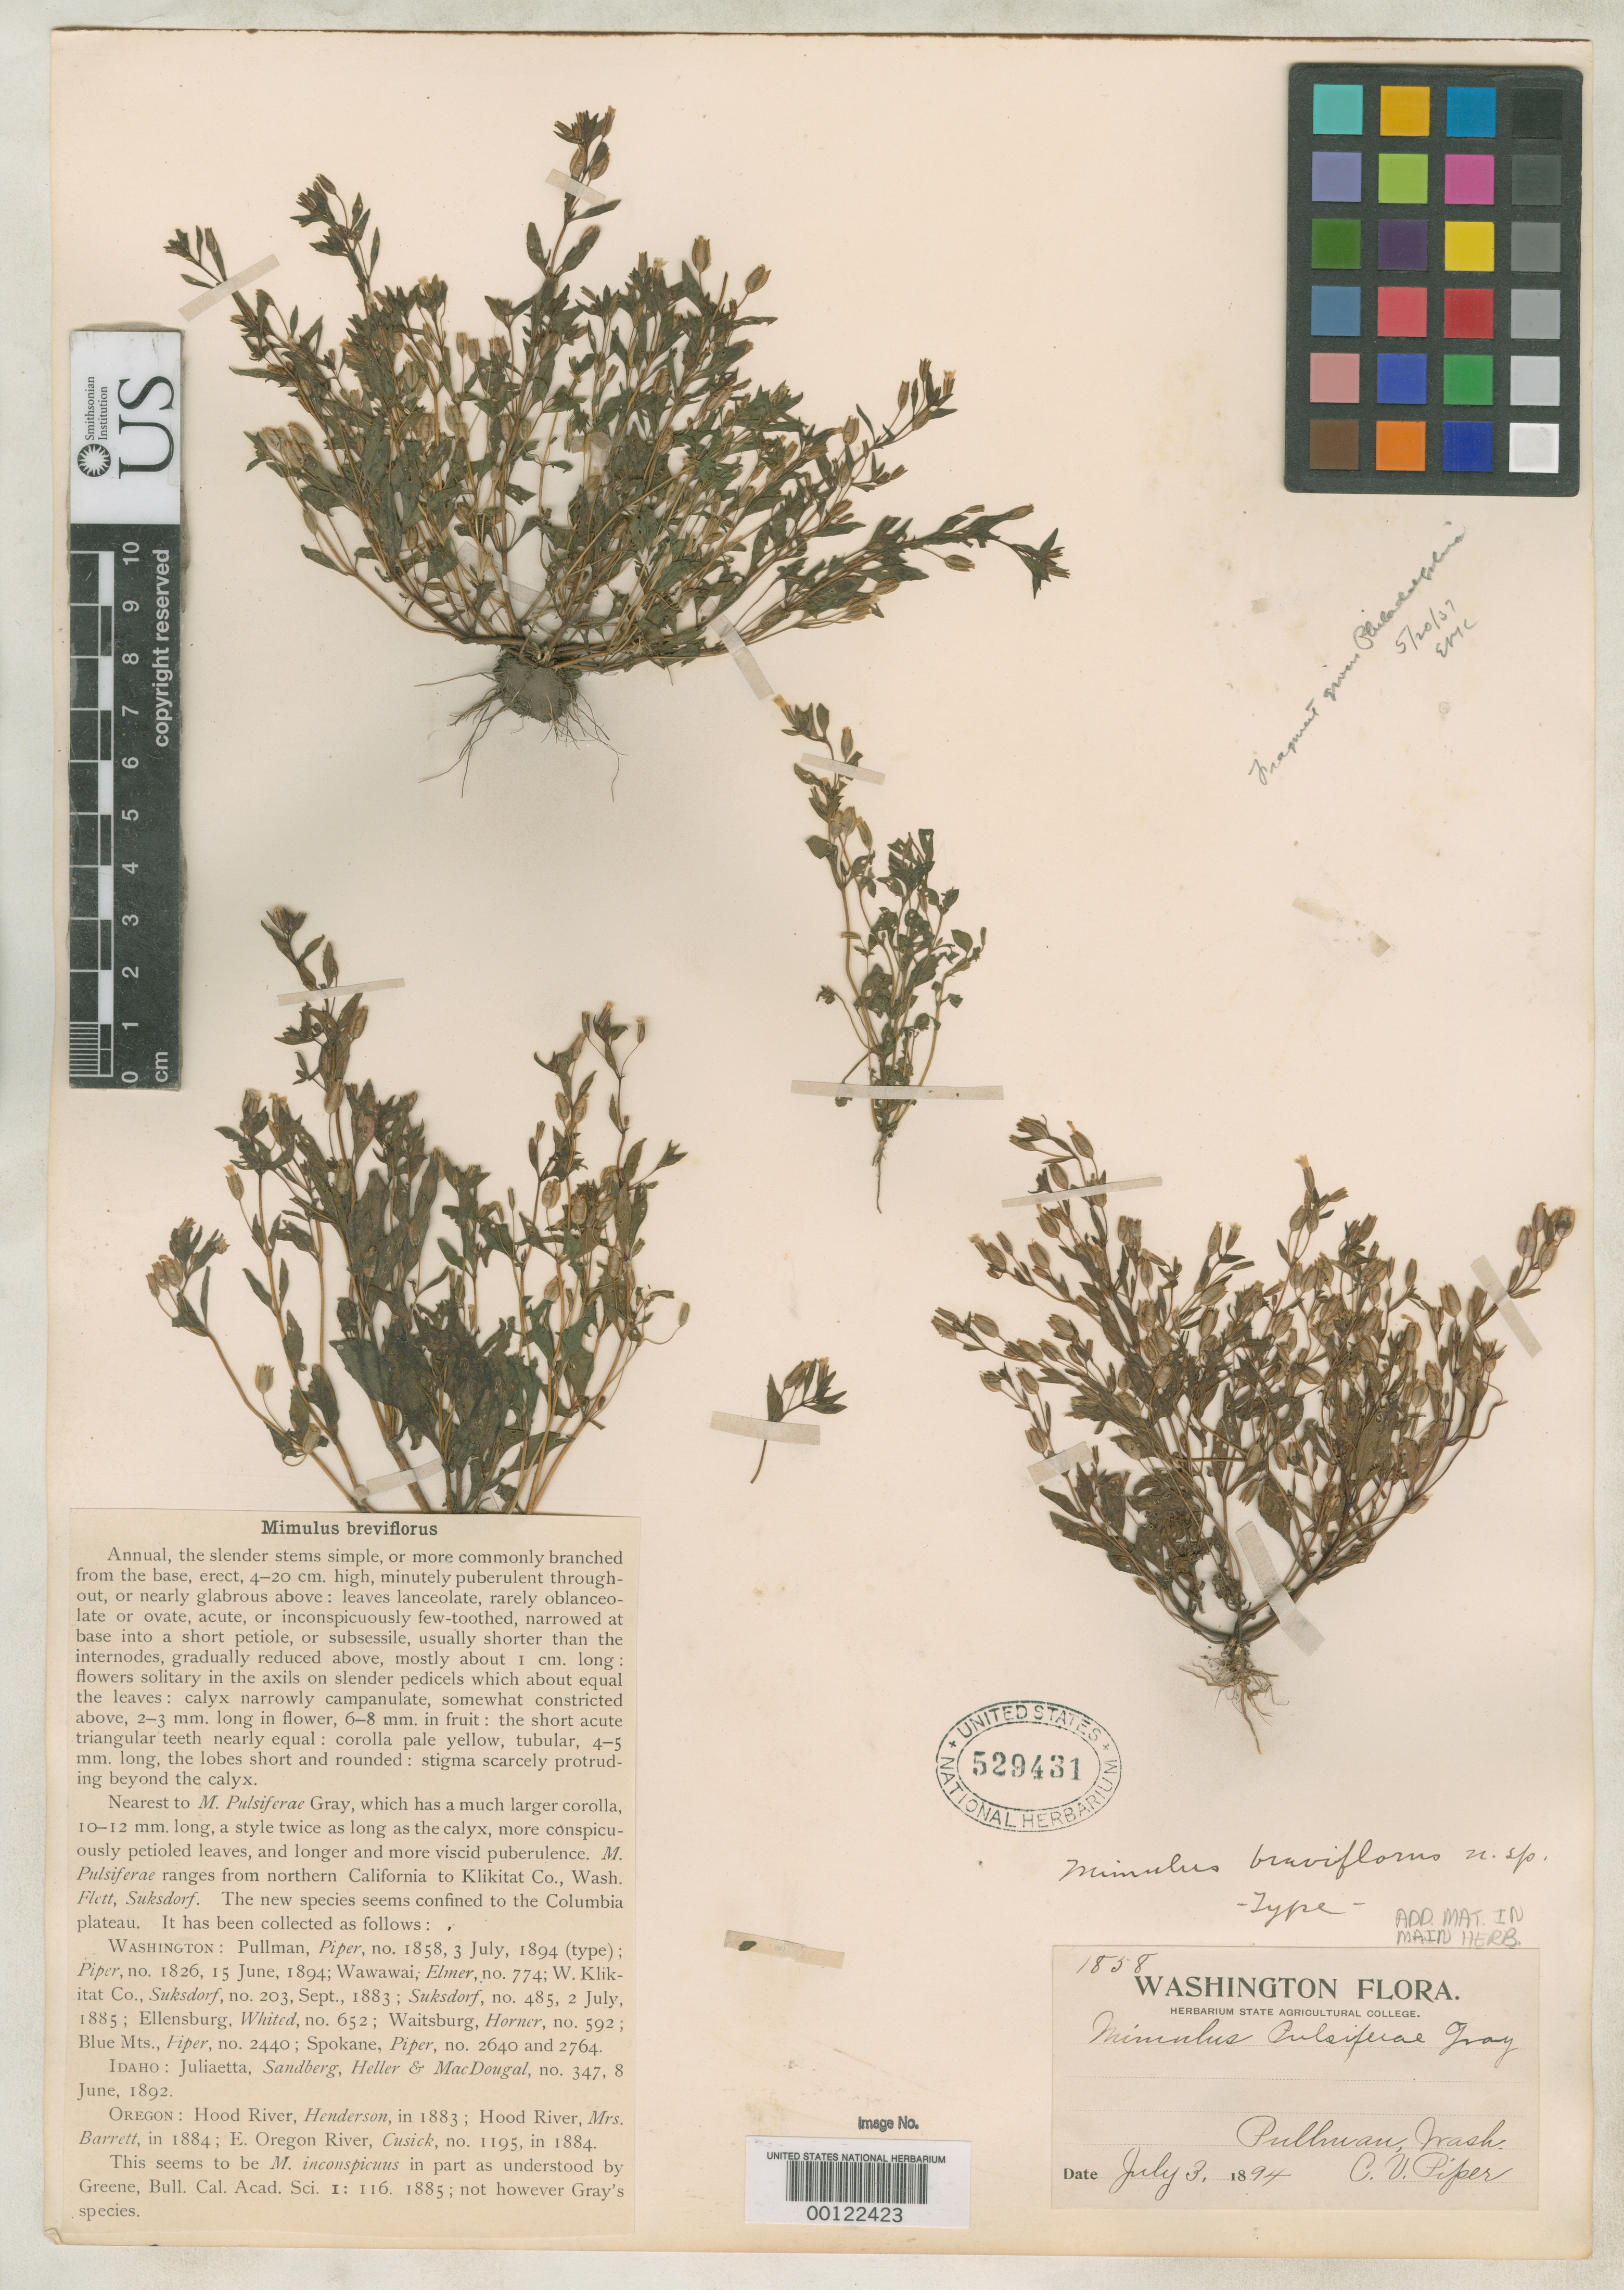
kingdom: Plantae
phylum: Tracheophyta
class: Magnoliopsida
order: Lamiales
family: Phrymaceae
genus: Mimulus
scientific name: Mimulus breviflorus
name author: Piper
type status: Holotype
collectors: C. V. Piper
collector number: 1858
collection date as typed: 03 Jul 1894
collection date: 1894-07-03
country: United States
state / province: Washington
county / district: Whitman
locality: Pullman.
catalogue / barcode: US 529431